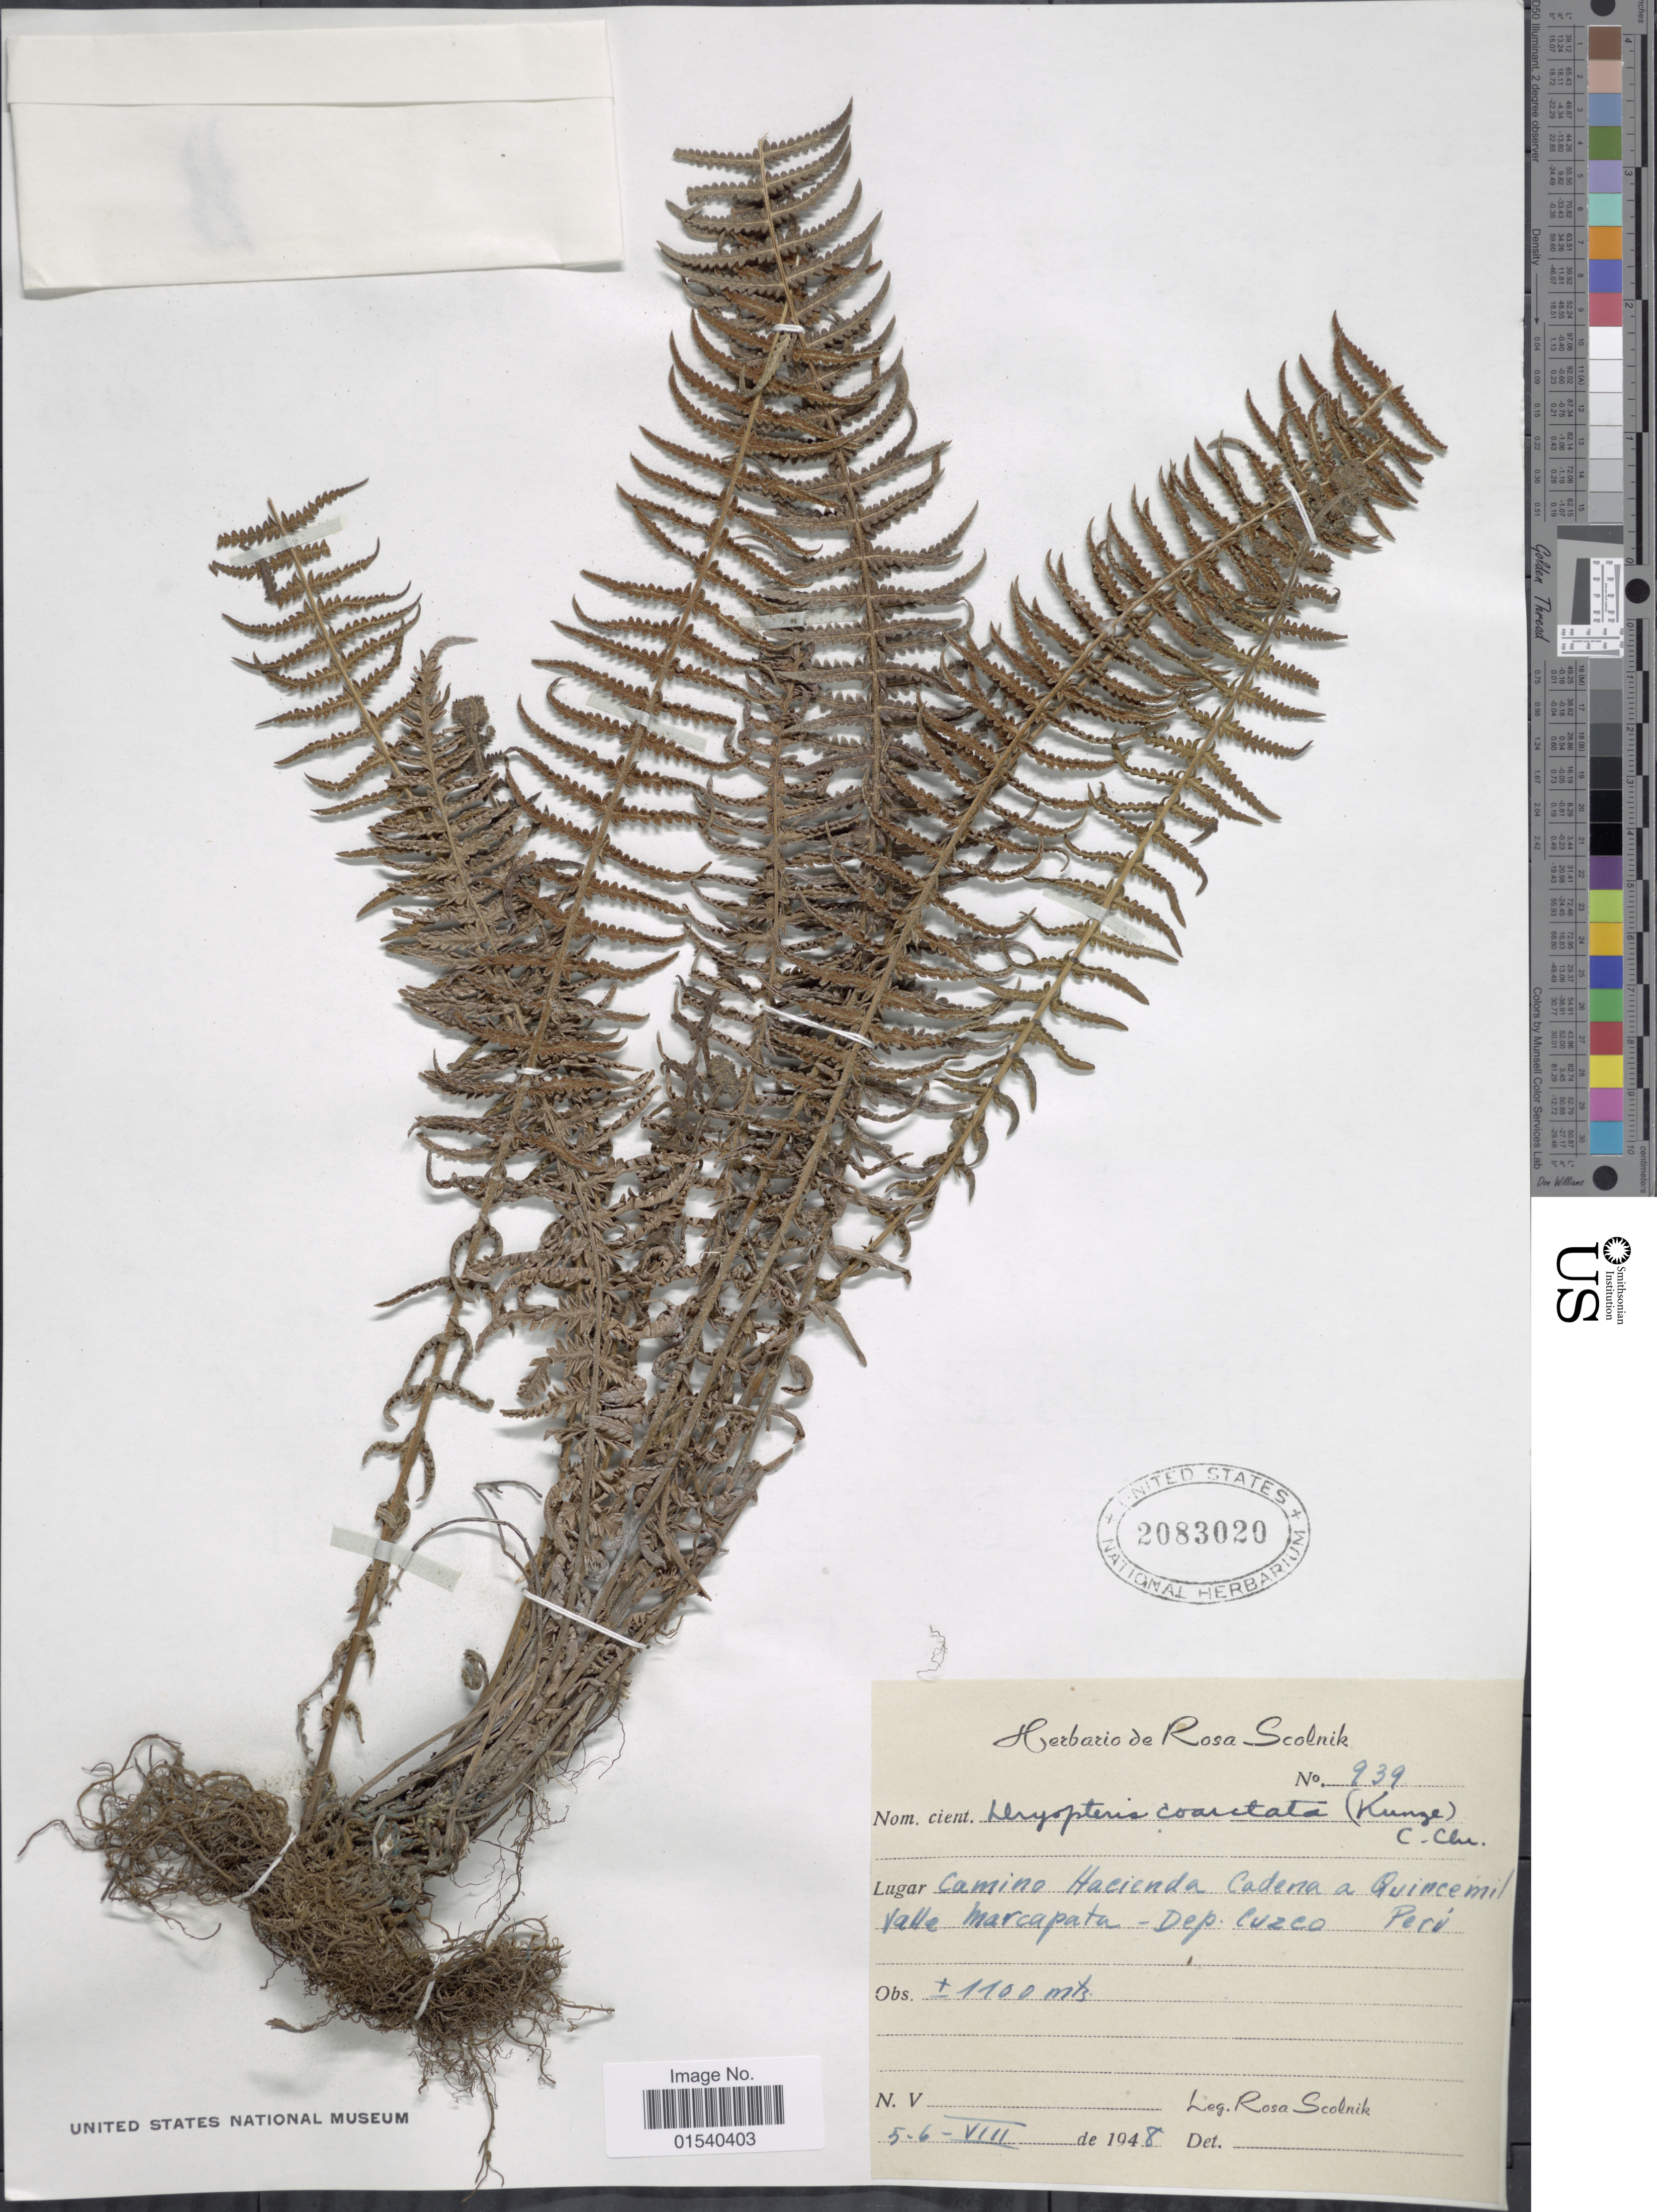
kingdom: Plantae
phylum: Tracheophyta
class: Polypodiopsida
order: Polypodiales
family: Thelypteridaceae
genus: Amauropelta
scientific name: Amauropelta opposita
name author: (Vahl) Pic. Serm.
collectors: R. Scolnik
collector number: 939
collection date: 1948-08-05/1948-08-06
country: Peru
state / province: Cusco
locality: Camino Hacienda Caderna a Quincemil Valle Marcapata-Dep. Cuzco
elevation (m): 1100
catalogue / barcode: US 2083020